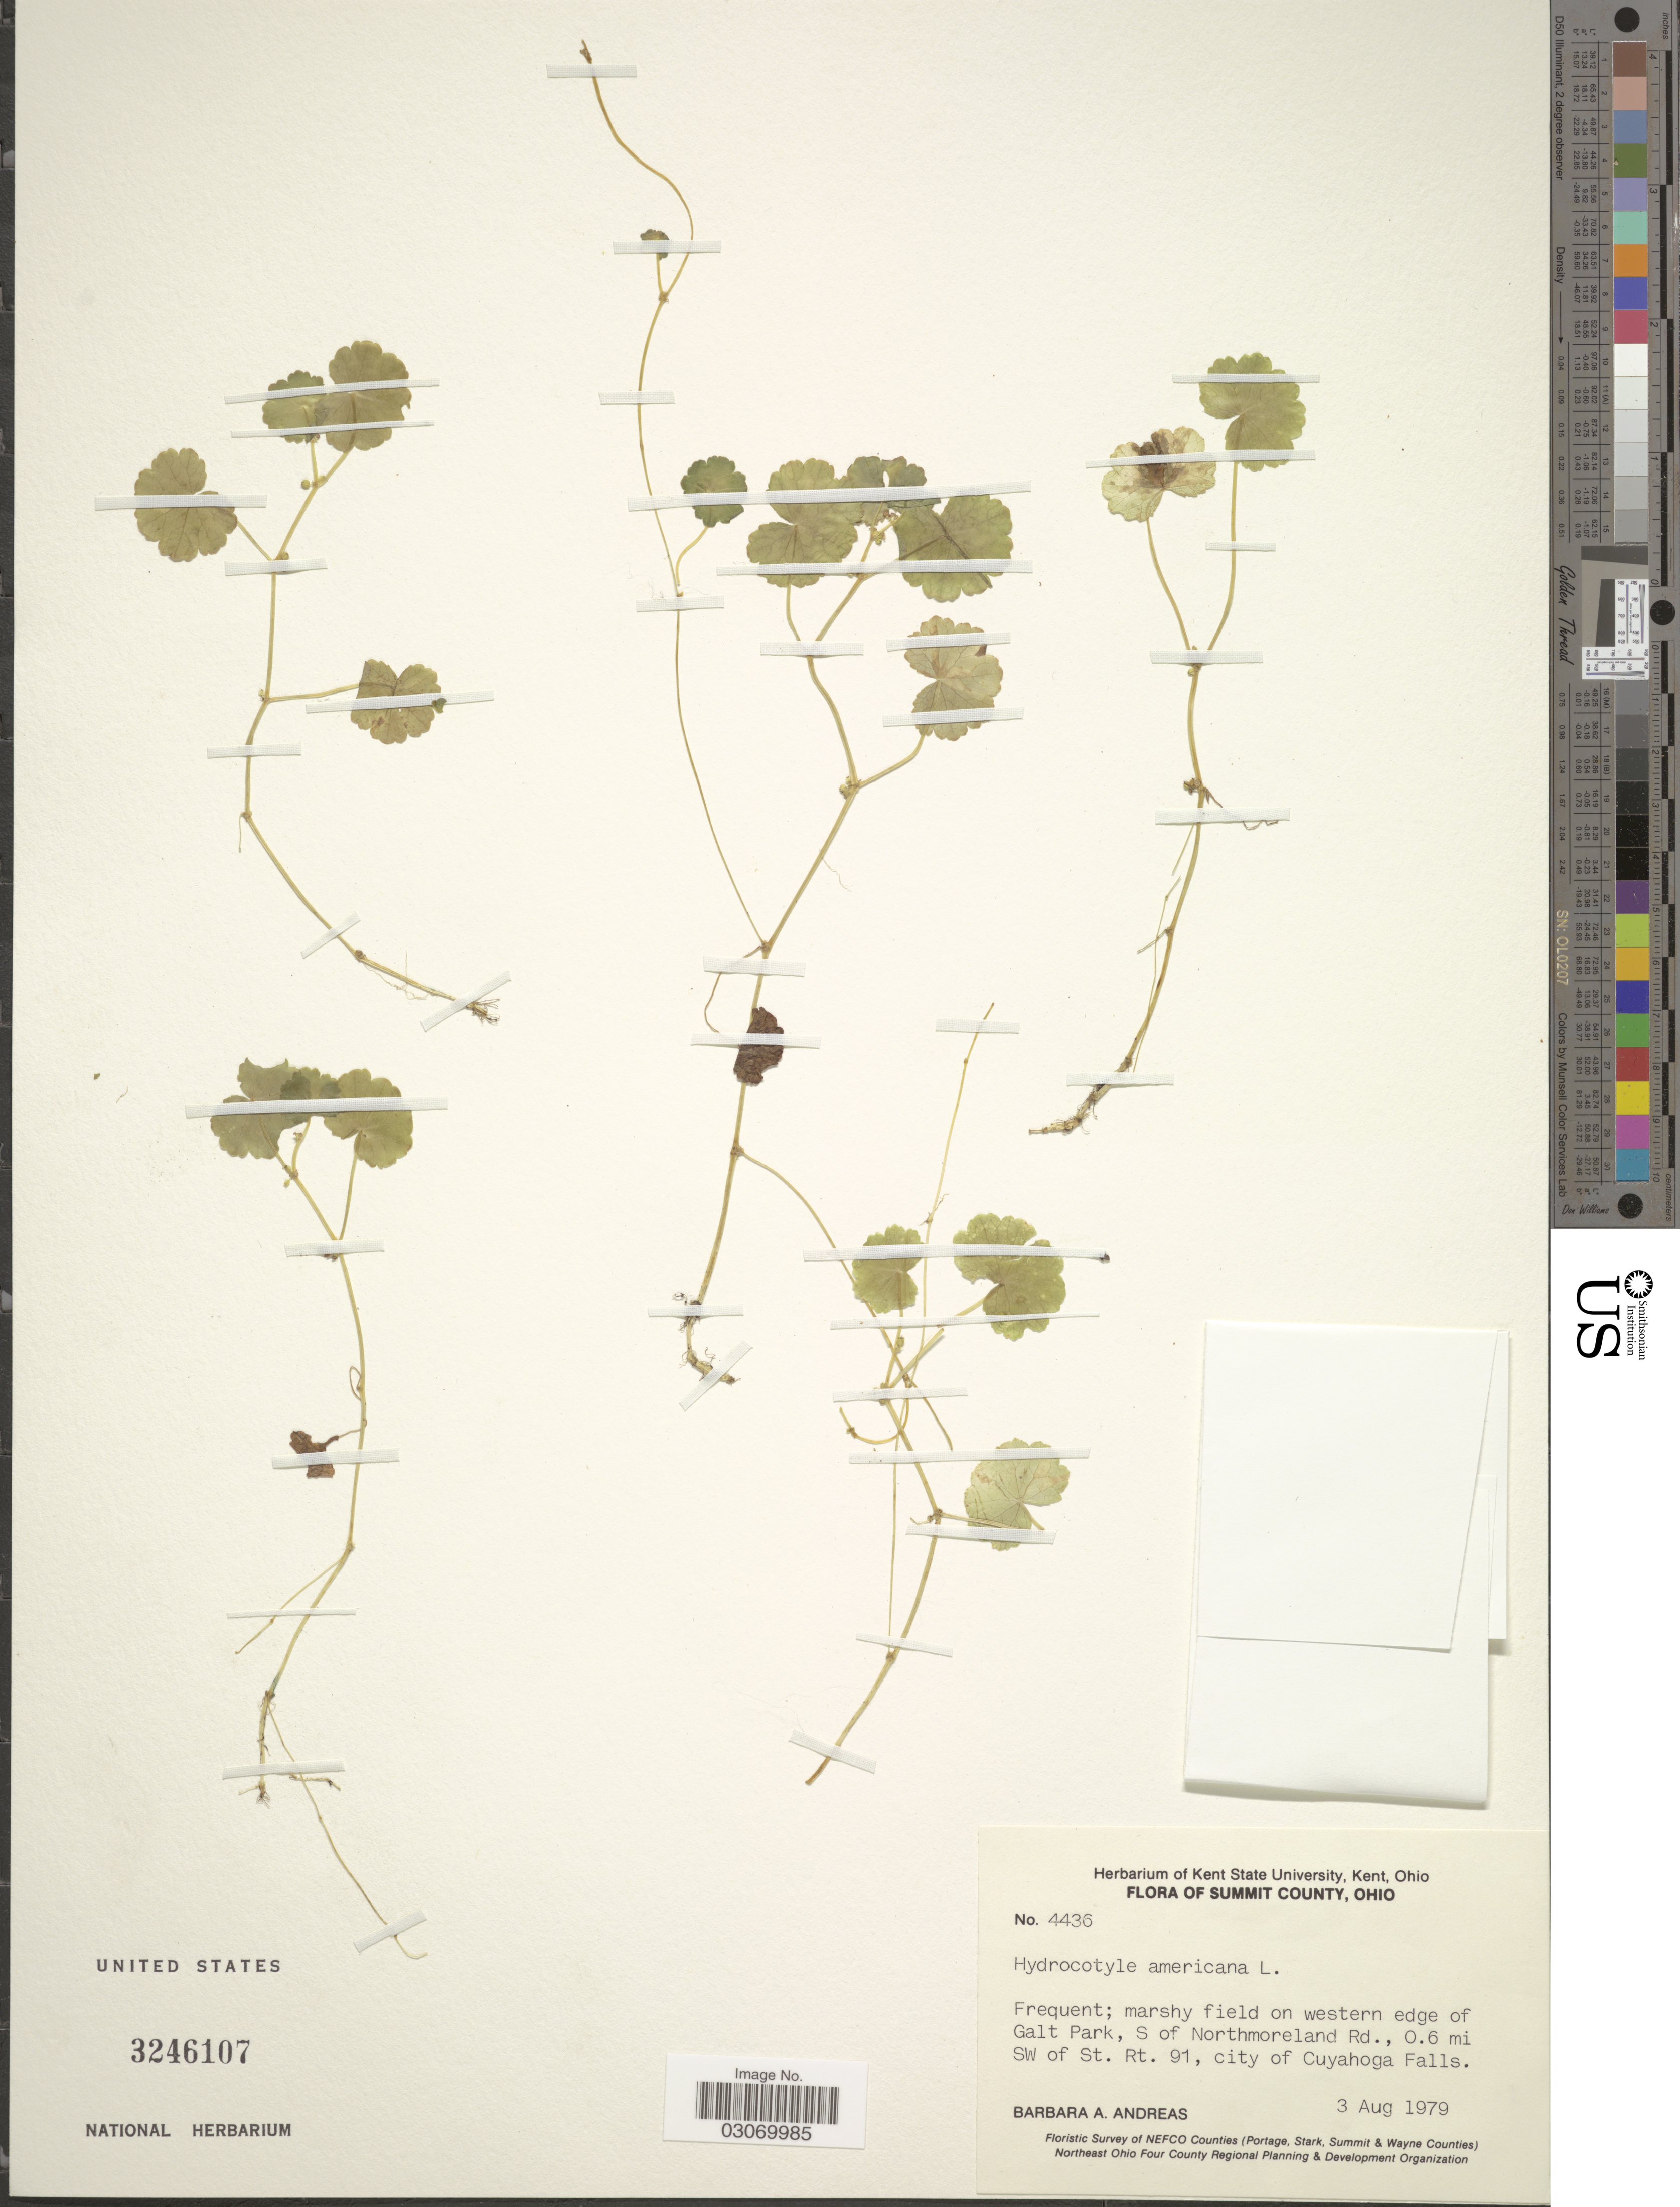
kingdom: Plantae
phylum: Tracheophyta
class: Magnoliopsida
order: Apiales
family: Araliaceae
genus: Hydrocotyle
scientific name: Hydrocotyle americana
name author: L.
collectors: B. A. Andreas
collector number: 4436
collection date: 1979-08-03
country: United States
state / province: Ohio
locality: Summit County. Frequent; marshy field on western edge of Galt Park, S of Northmoreland Rd., 0.6 mi SW of St. Rt. 91, city of Cuyahoga Falls.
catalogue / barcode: US 3246107